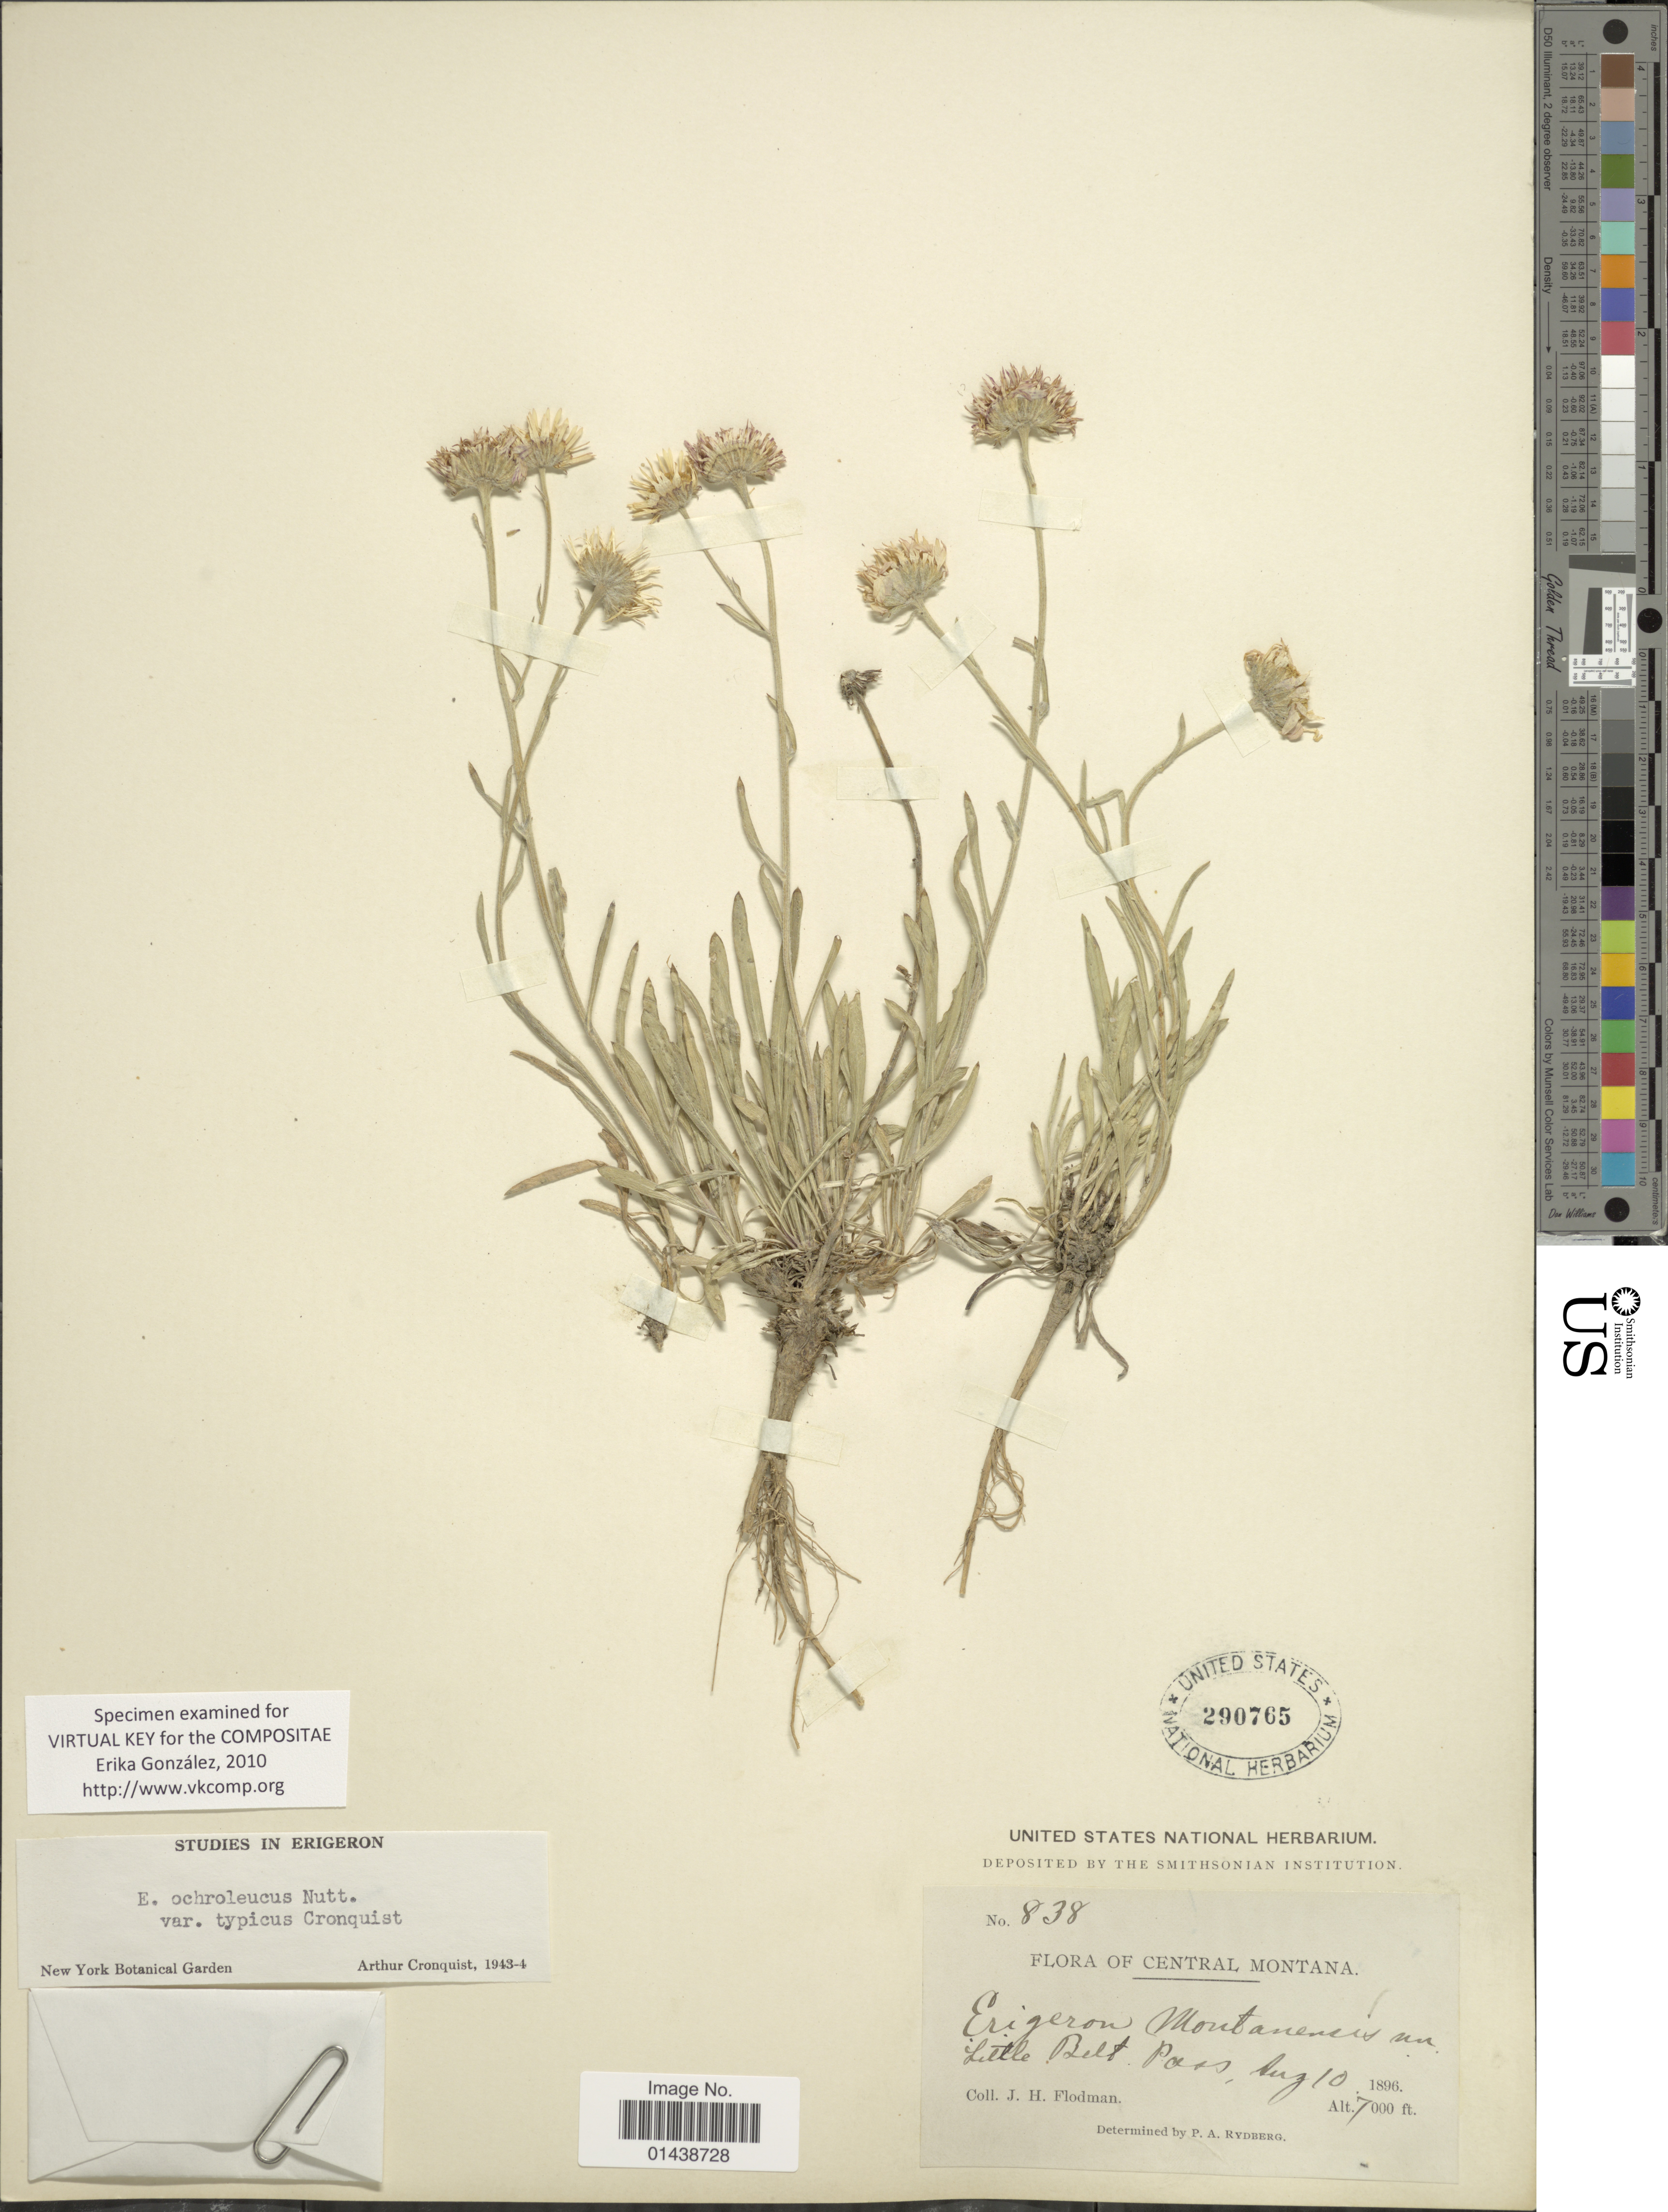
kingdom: Plantae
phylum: Tracheophyta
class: Magnoliopsida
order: Asterales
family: Asteraceae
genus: Erigeron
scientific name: Erigeron ochroleucus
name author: Nutt.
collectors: J. Flodman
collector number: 838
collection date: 1896-08-10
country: United States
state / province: Montana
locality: Central Montana. Little Belt Pass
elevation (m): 2134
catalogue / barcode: US 290765